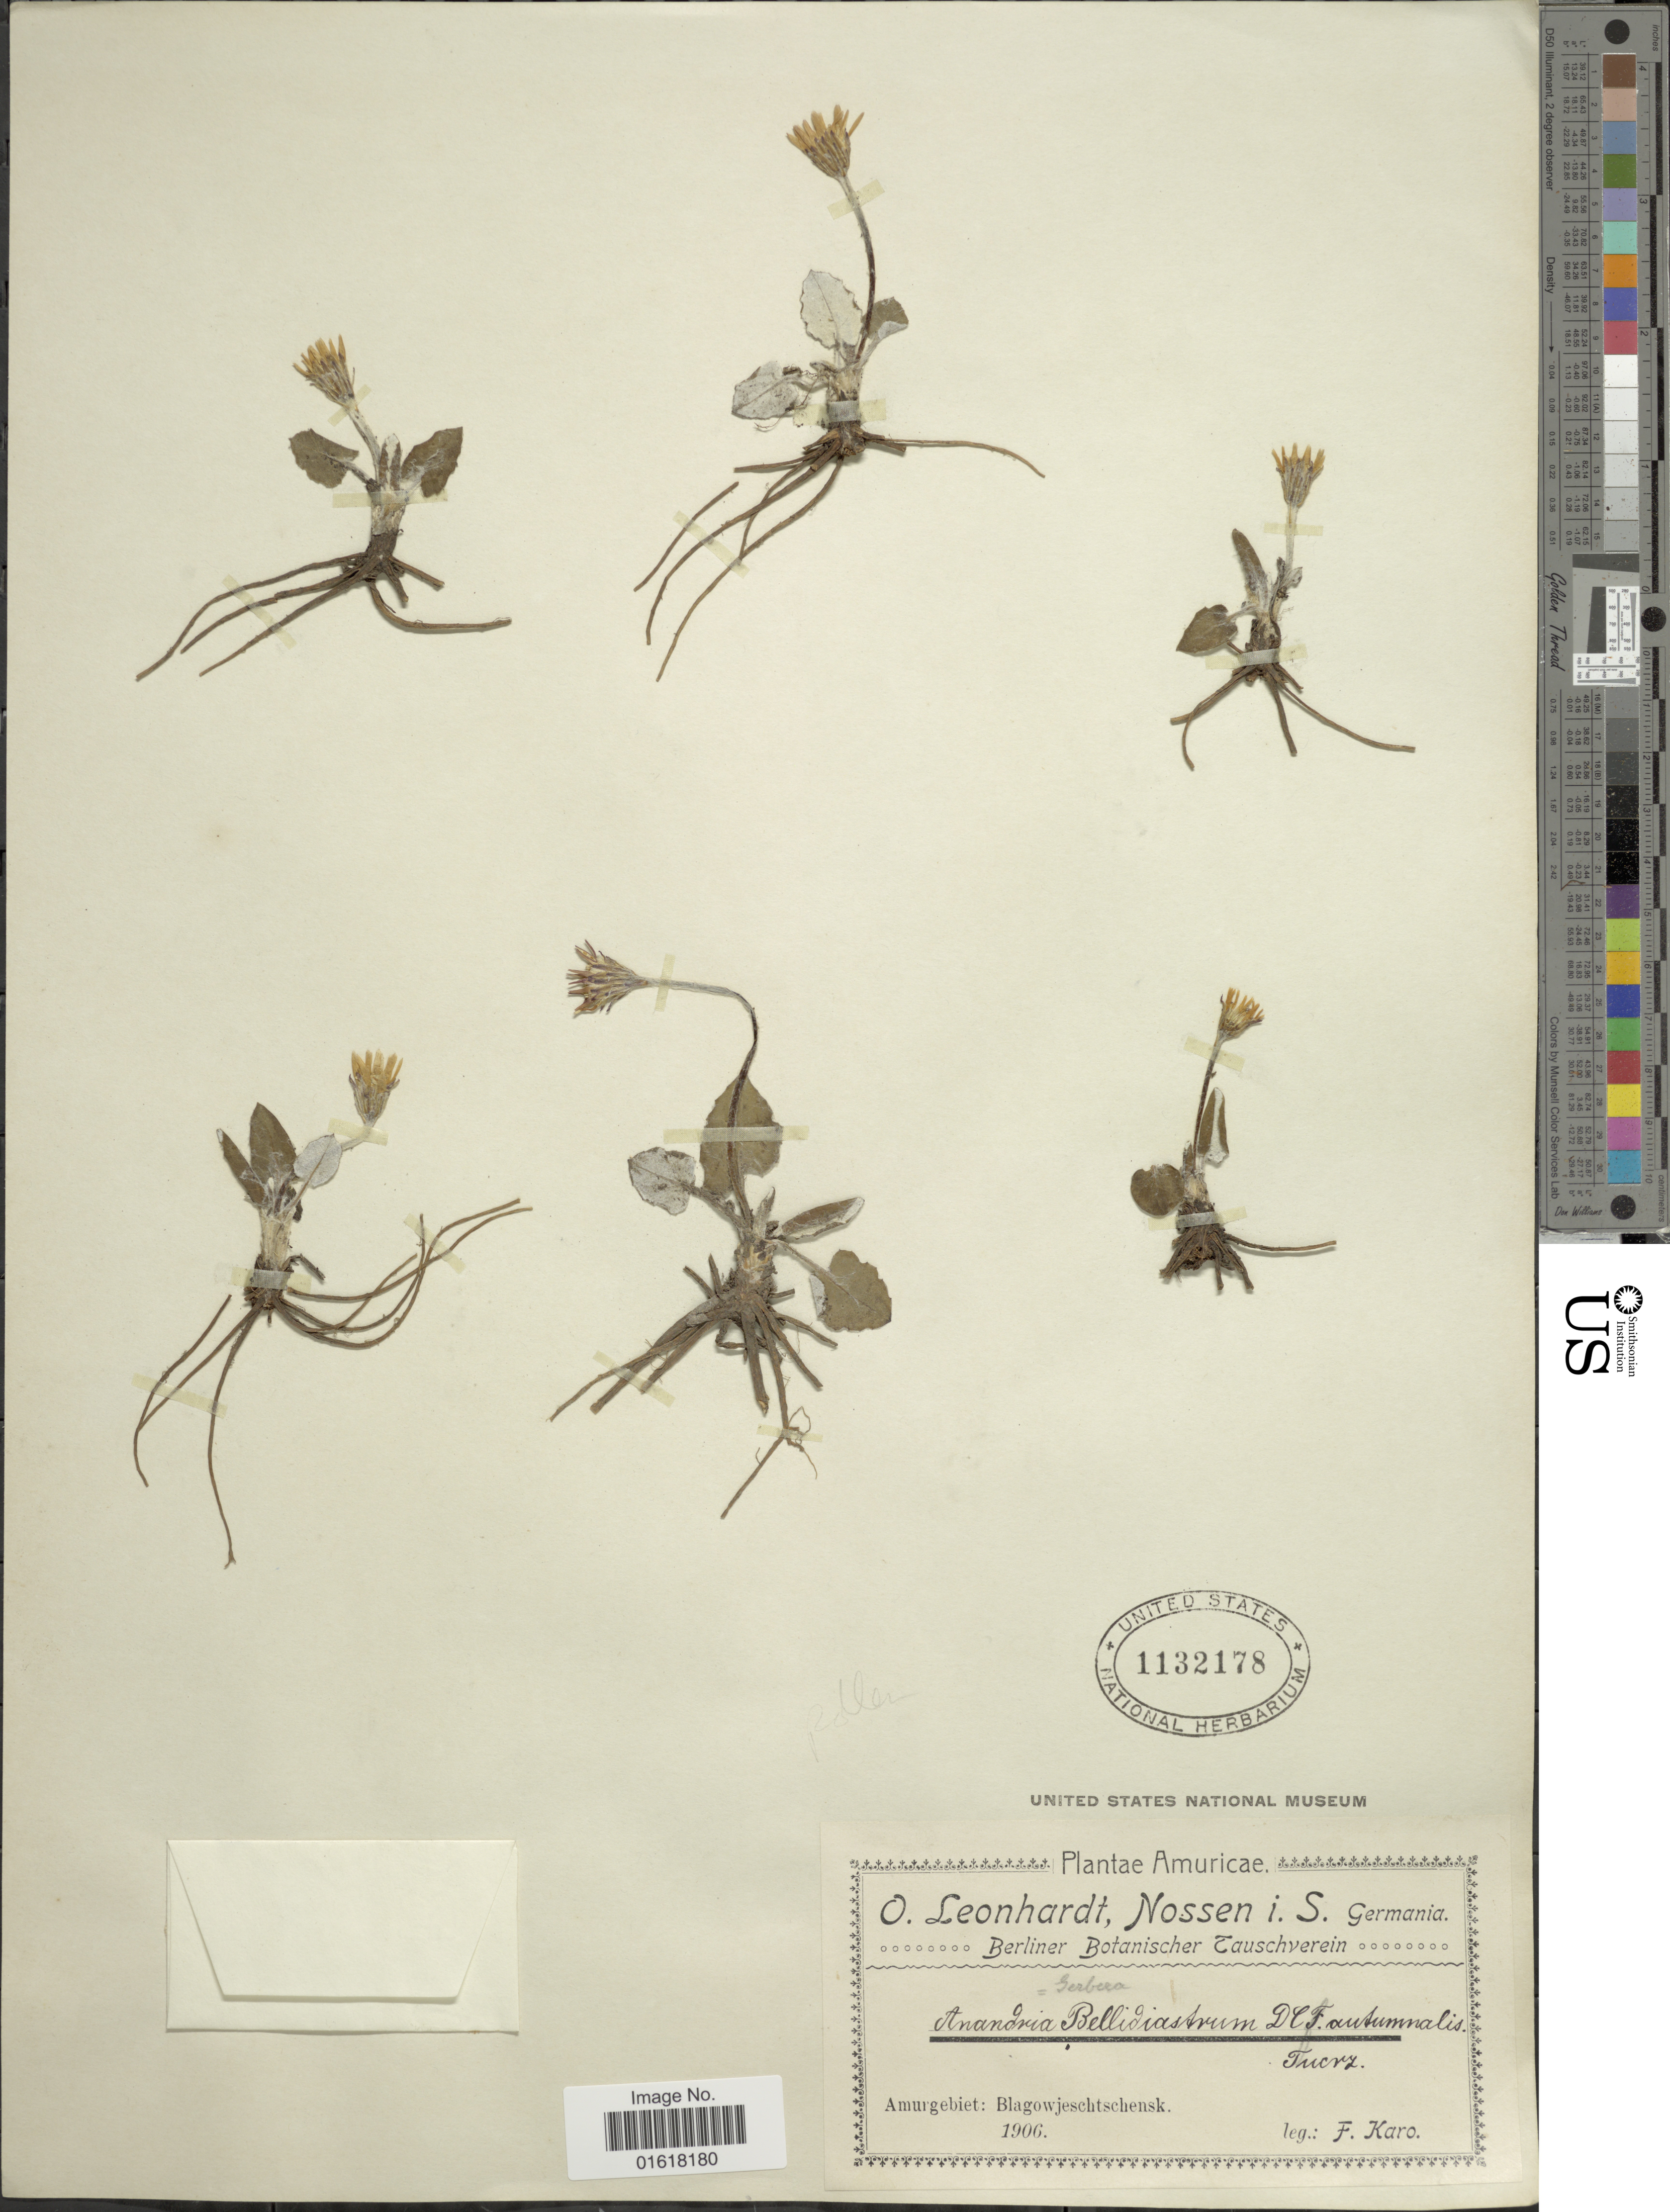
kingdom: Plantae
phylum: Tracheophyta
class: Magnoliopsida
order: Asterales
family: Asteraceae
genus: Leibnitzia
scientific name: Leibnitzia anandria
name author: (L.) Nakai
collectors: F. Karo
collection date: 1906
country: Russian Federation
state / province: Amur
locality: Amurgebiet: Blagowjeschtschensk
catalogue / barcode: US 1132178